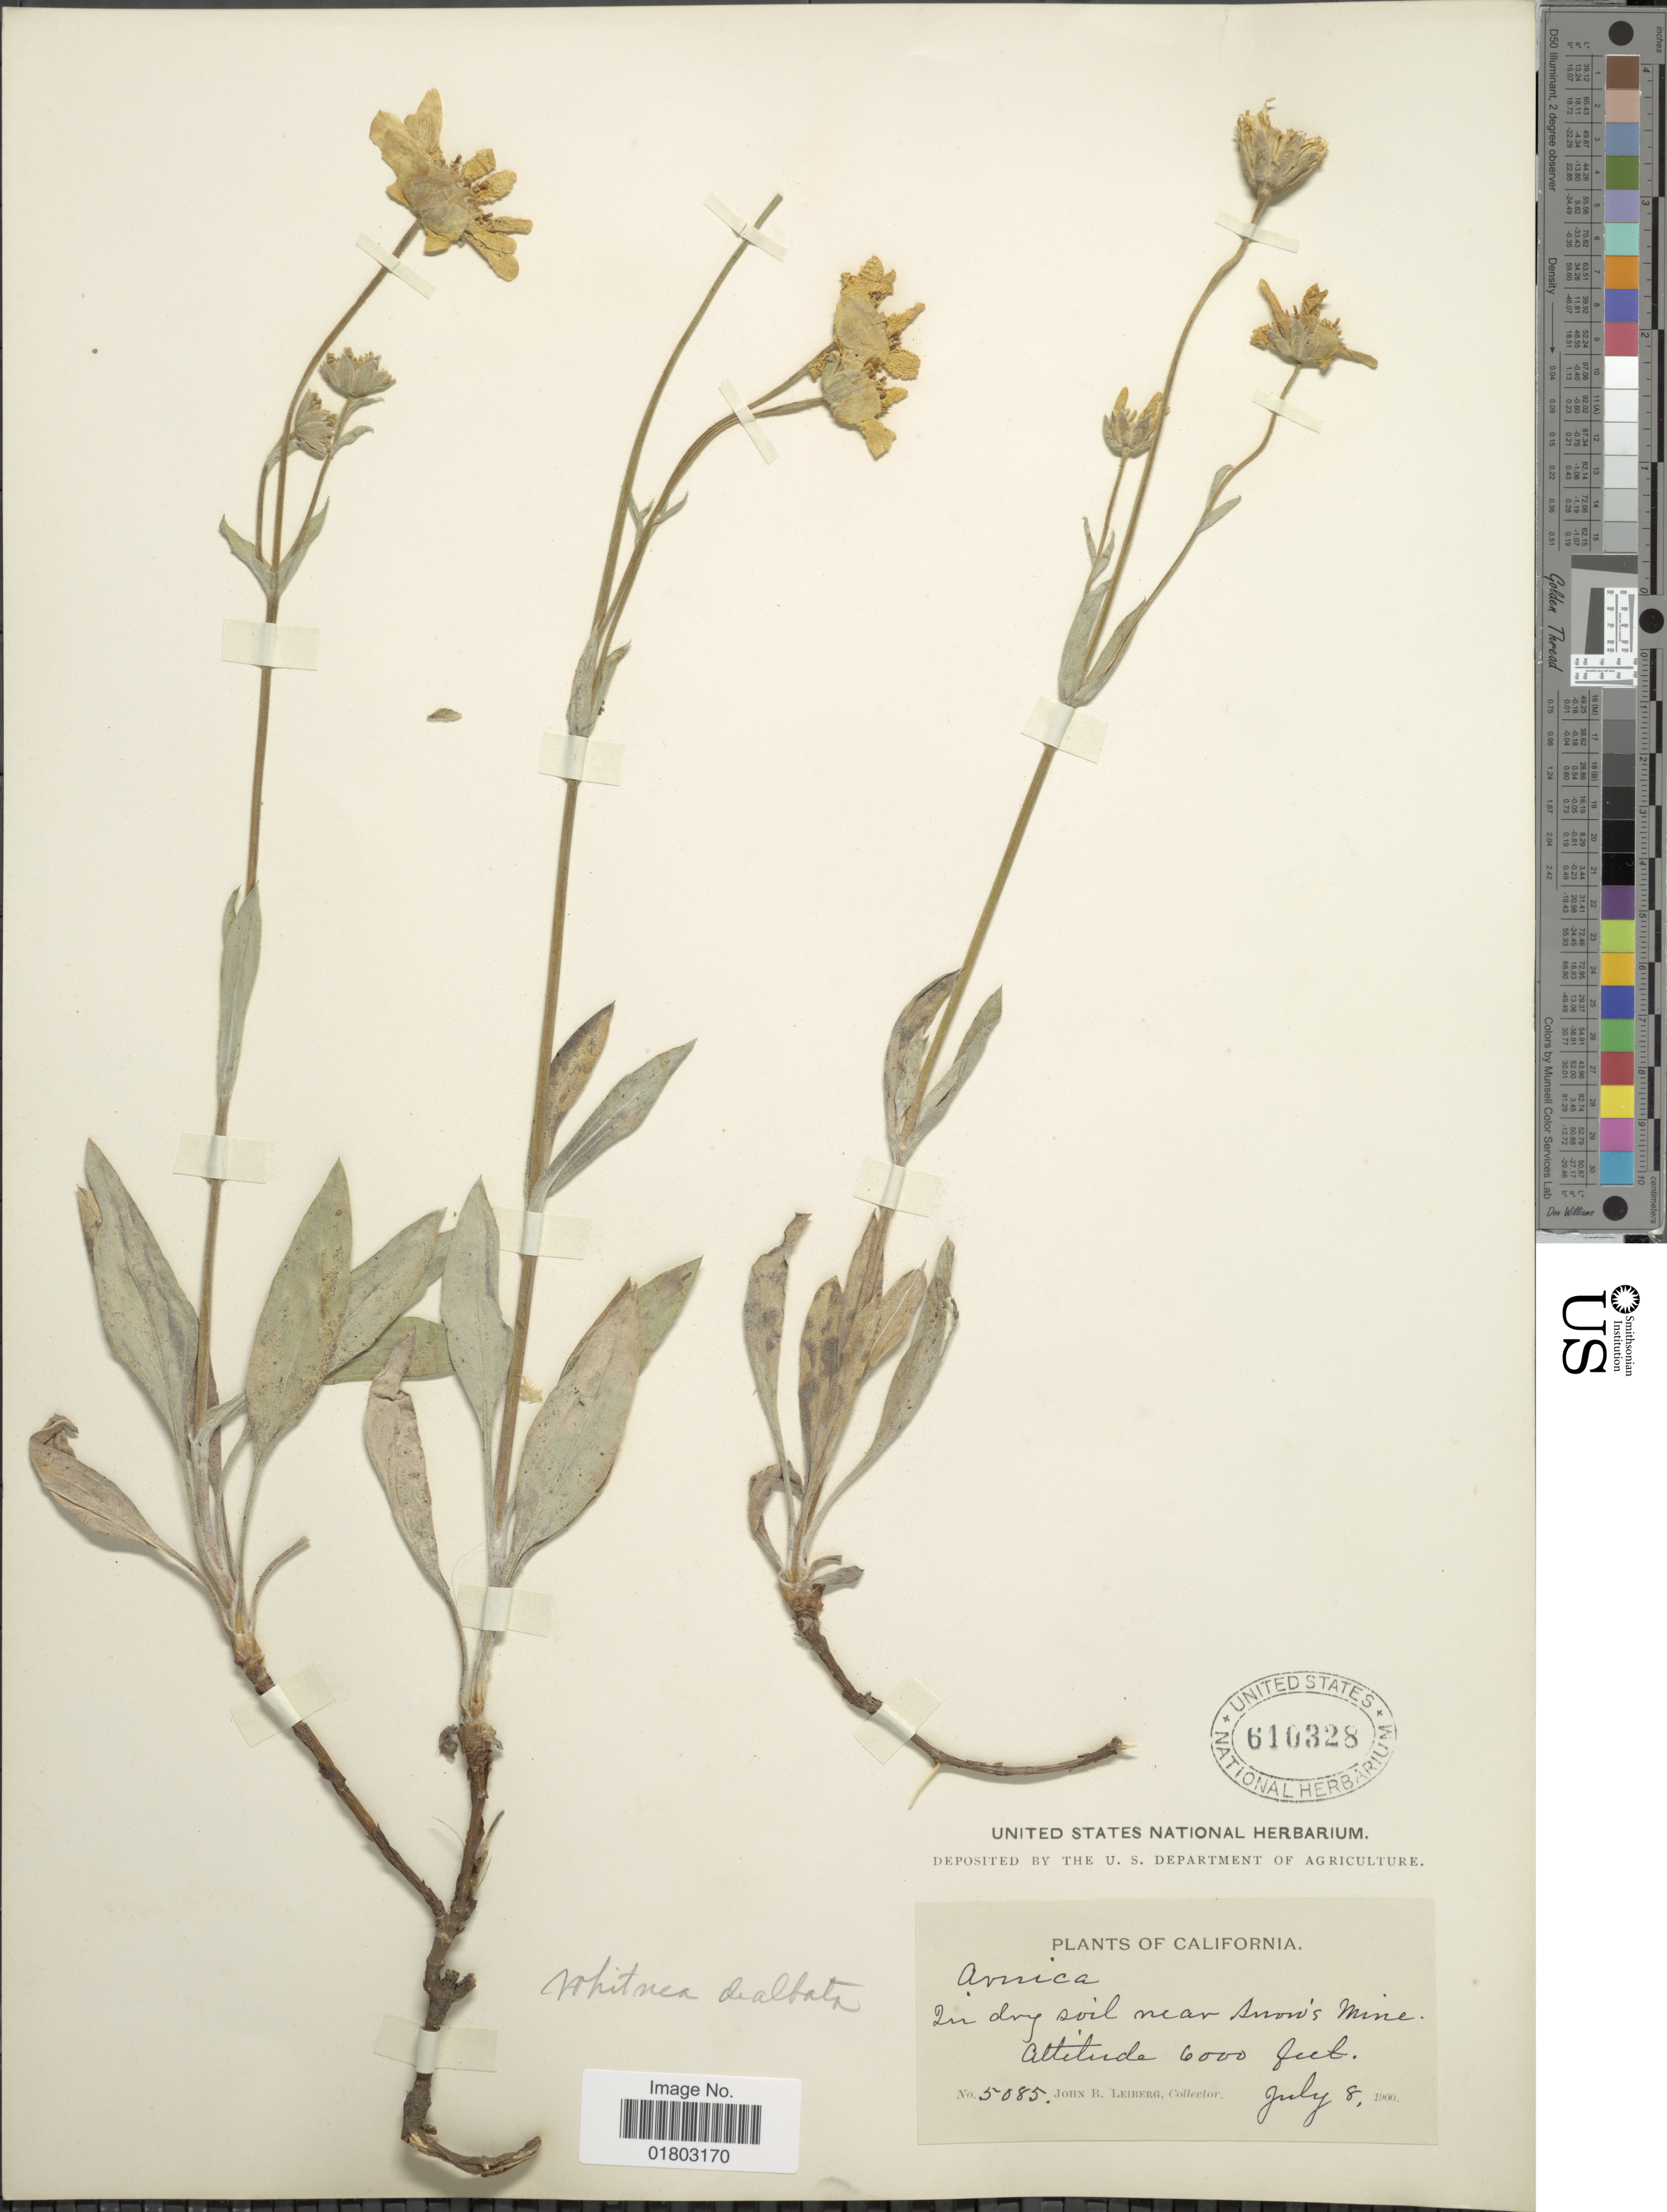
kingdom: Plantae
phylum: Tracheophyta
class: Magnoliopsida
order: Asterales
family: Asteraceae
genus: Arnica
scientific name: Arnica dealbata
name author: (A. Gray) B.G. Baldwin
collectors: J. B. Leiberg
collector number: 5085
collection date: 1900-07-08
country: United States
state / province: California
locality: In dry soil near Snow's Mine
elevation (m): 1829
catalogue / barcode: US 610328